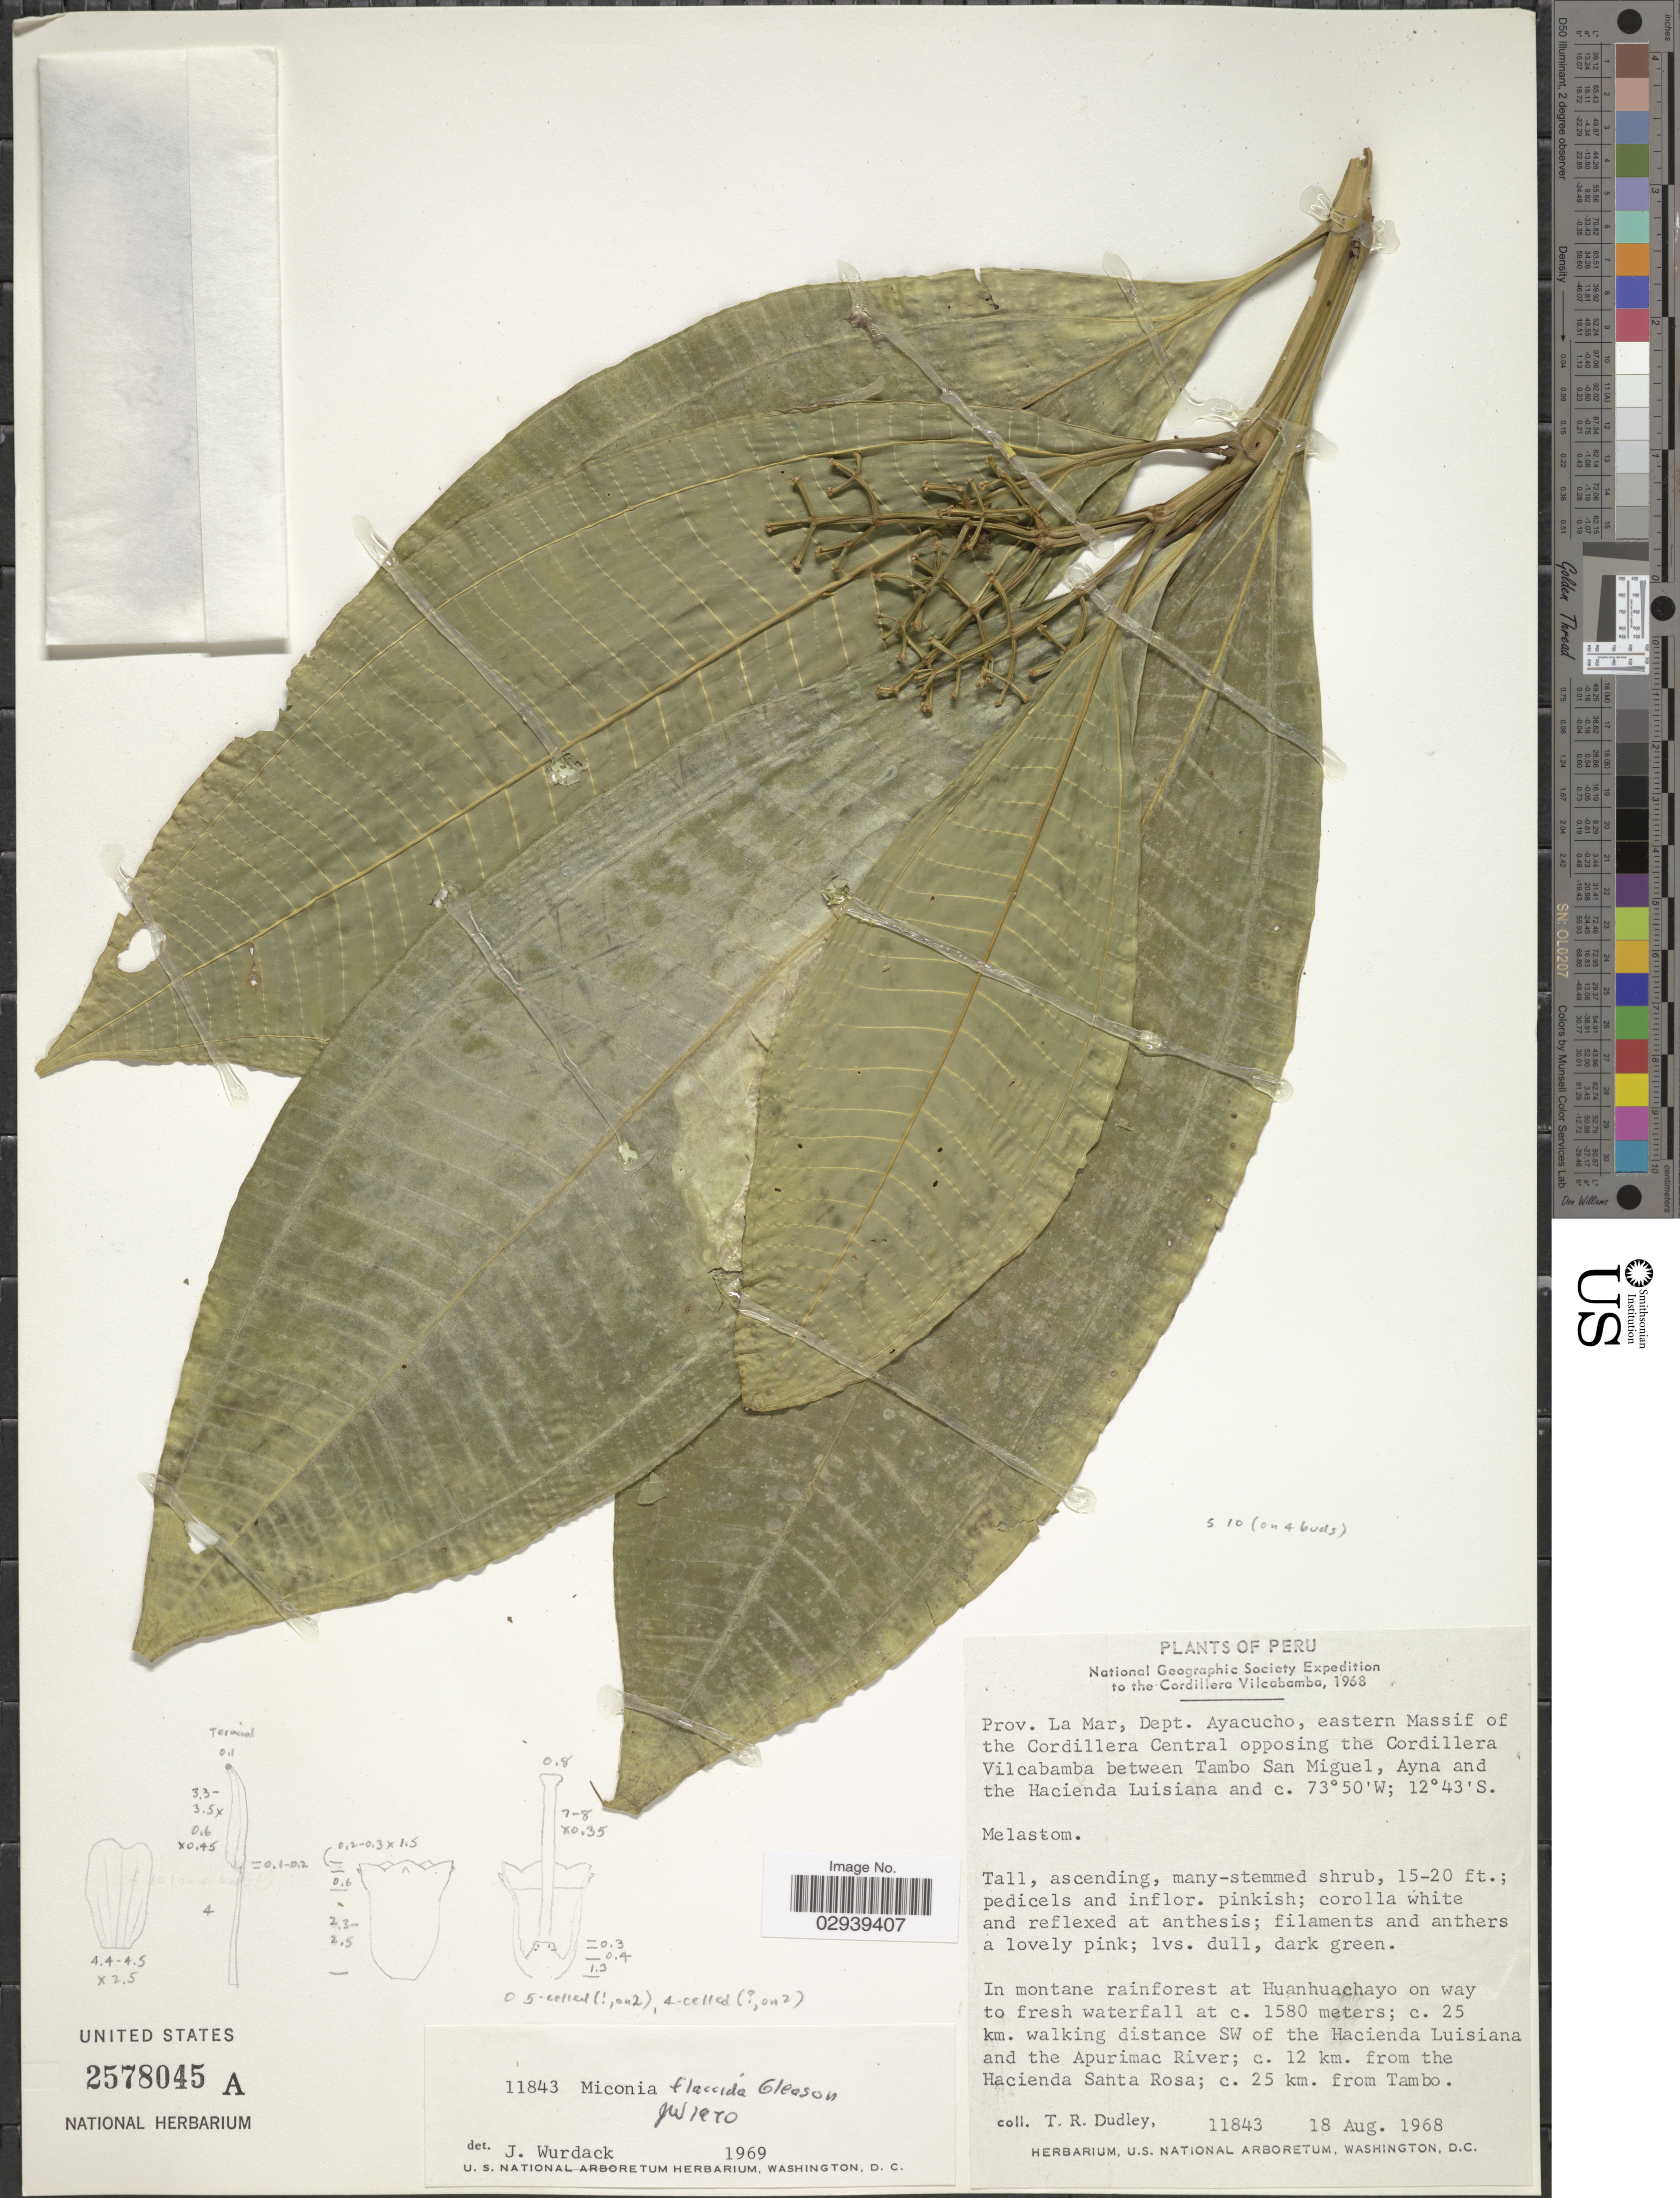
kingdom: Plantae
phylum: Tracheophyta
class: Magnoliopsida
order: Myrtales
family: Melastomataceae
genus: Miconia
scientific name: Miconia flaccida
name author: Gleason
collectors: T. R. Dudley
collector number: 11843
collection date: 1968-08-18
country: Peru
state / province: Ayacucho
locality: Prov. La Mar, Dept. Ayacucho, eastern Massif of the Cordillera Central opposing the Cordillera Vilcabamba between Tambo San Miguel, Ayna and the Hacienda Luisiana. In montane rainforest at Huanhuachayo on way to fresh waterfall. c. 25 km. walking distance SW of the Hacienda Luisiana and the Apurimac River; c. 12 km. from the Hacienda Santa Rosa; c. 25 km. from Tambo.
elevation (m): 1580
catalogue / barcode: US 2578045A